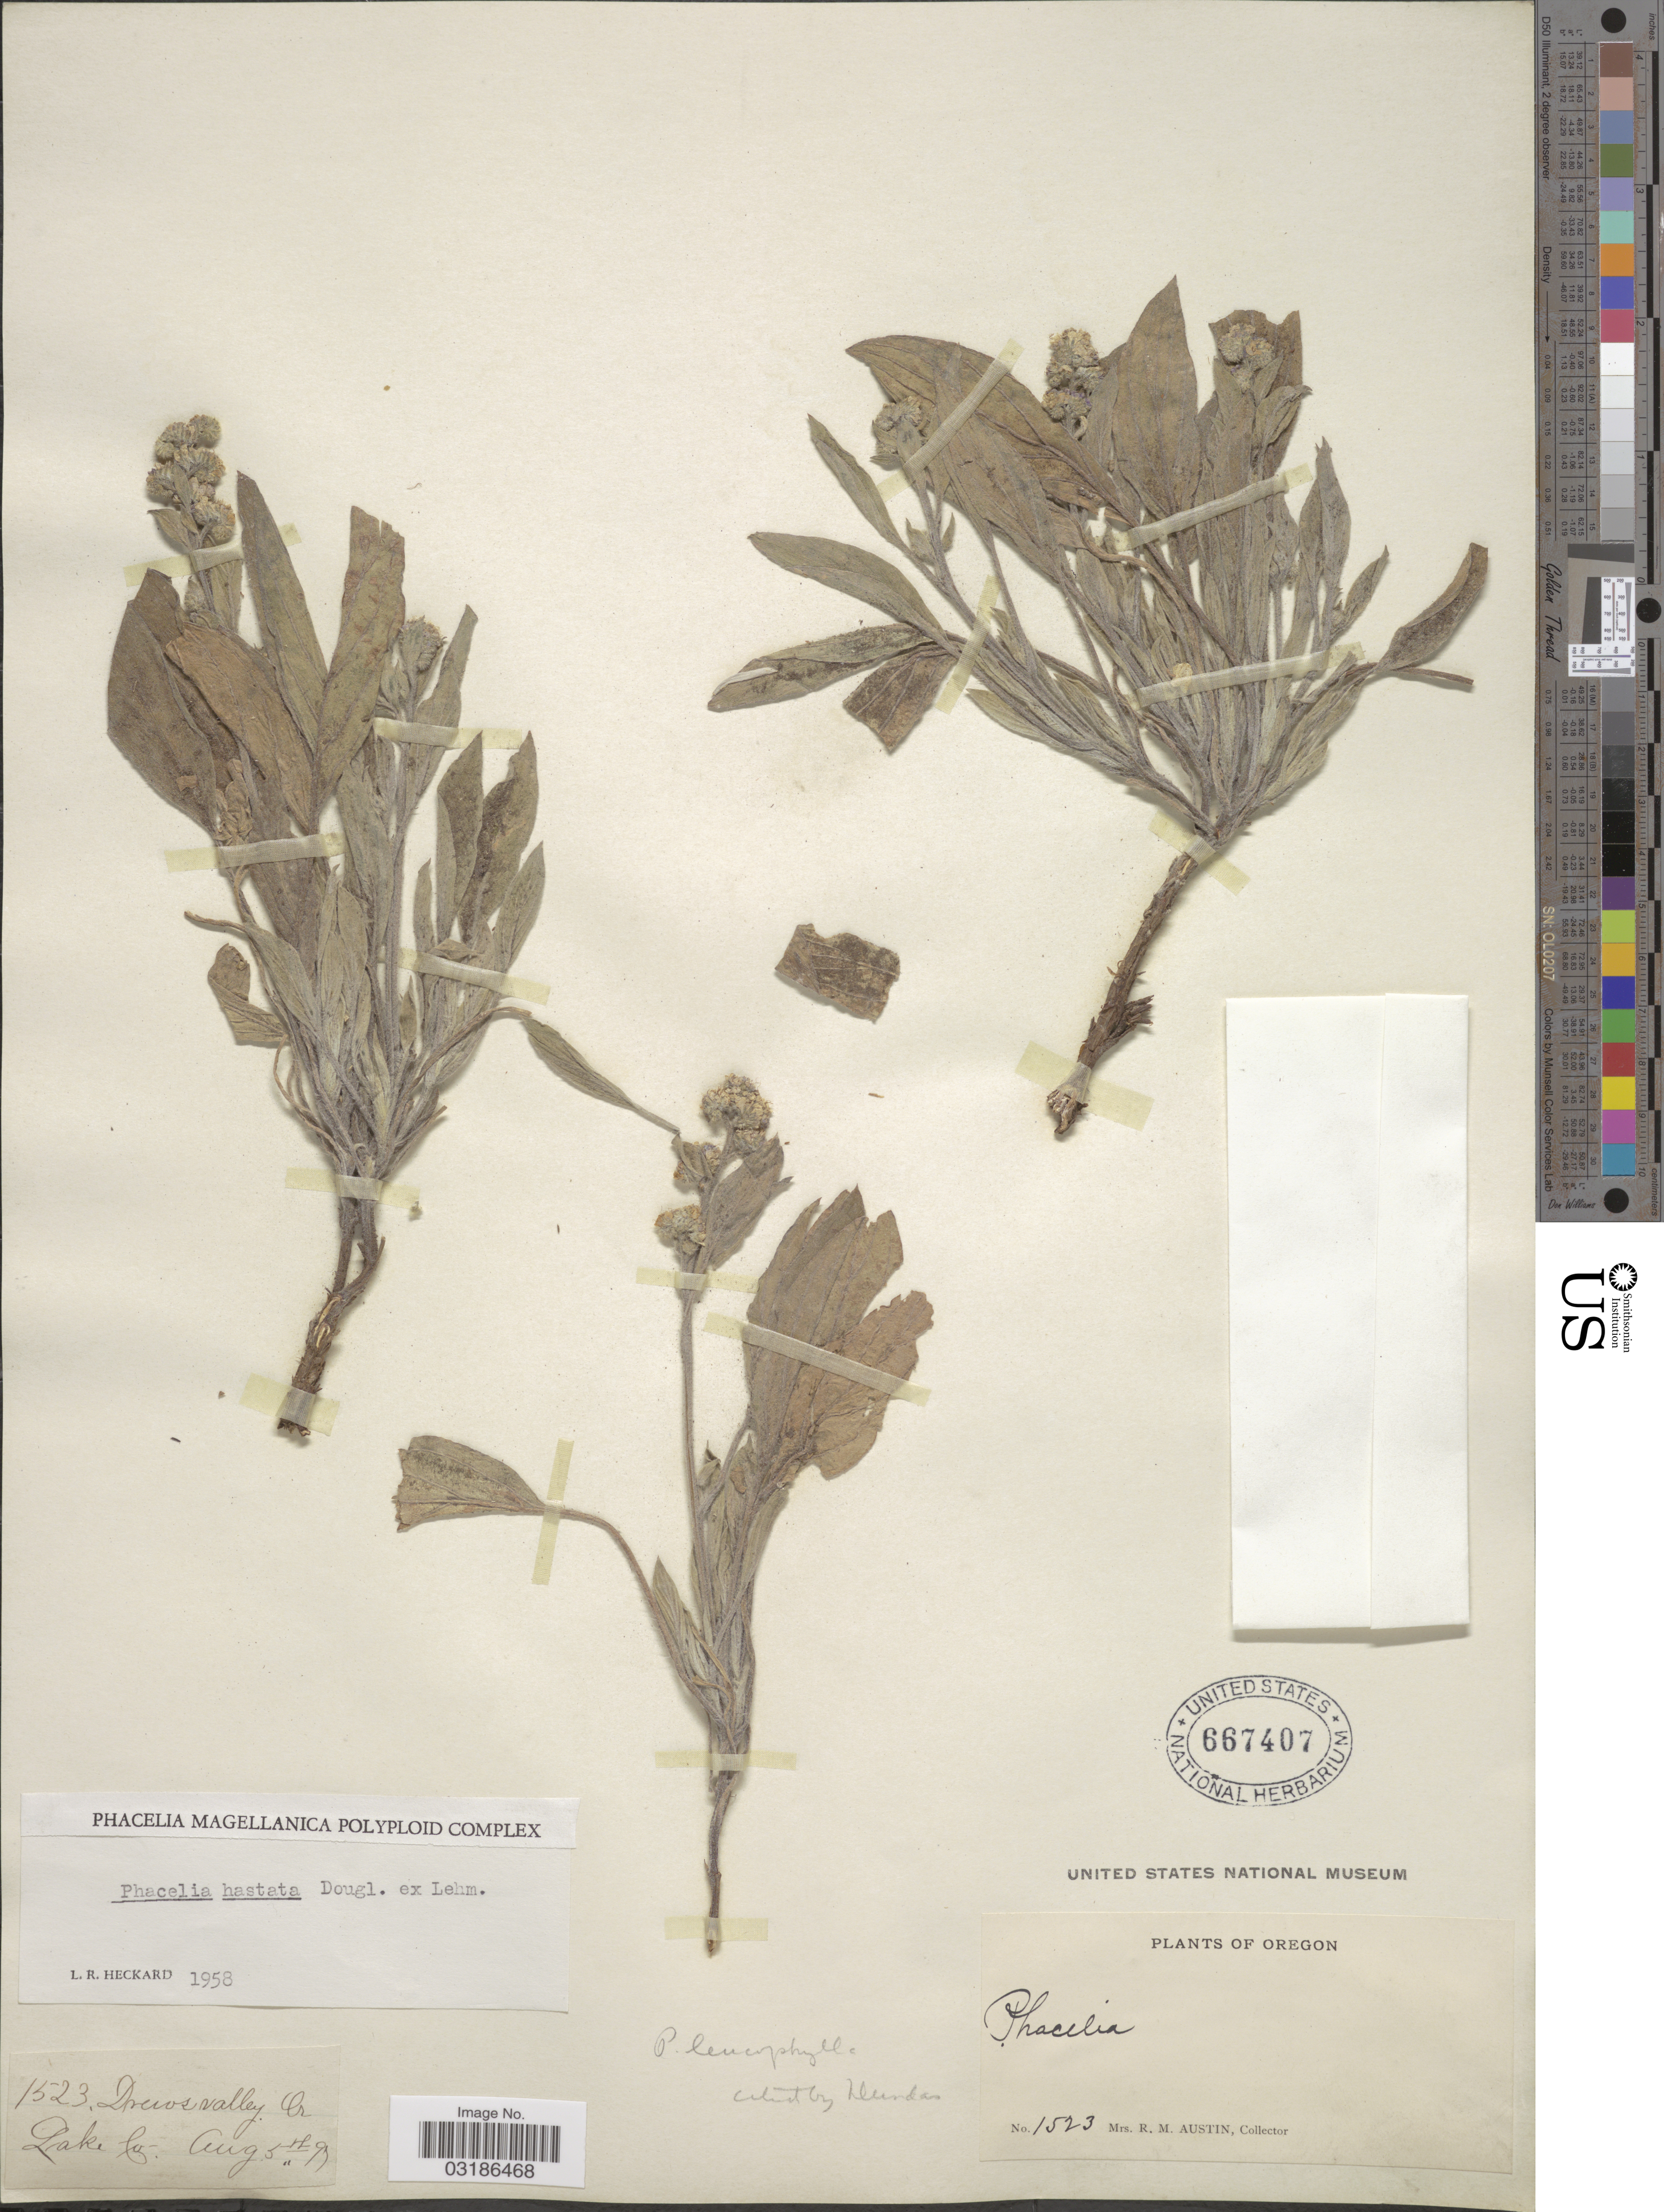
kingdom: Plantae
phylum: Tracheophyta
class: Magnoliopsida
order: Boraginales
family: Hydrophyllaceae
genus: Phacelia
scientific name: Phacelia hastata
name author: Douglas ex Lehm.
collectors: R. Austin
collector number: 1523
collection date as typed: Transcribed d/m/y: 5/8/93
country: United States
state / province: Oregon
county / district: Lake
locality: Drews valley Cr. Lake Co.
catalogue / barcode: US 667407